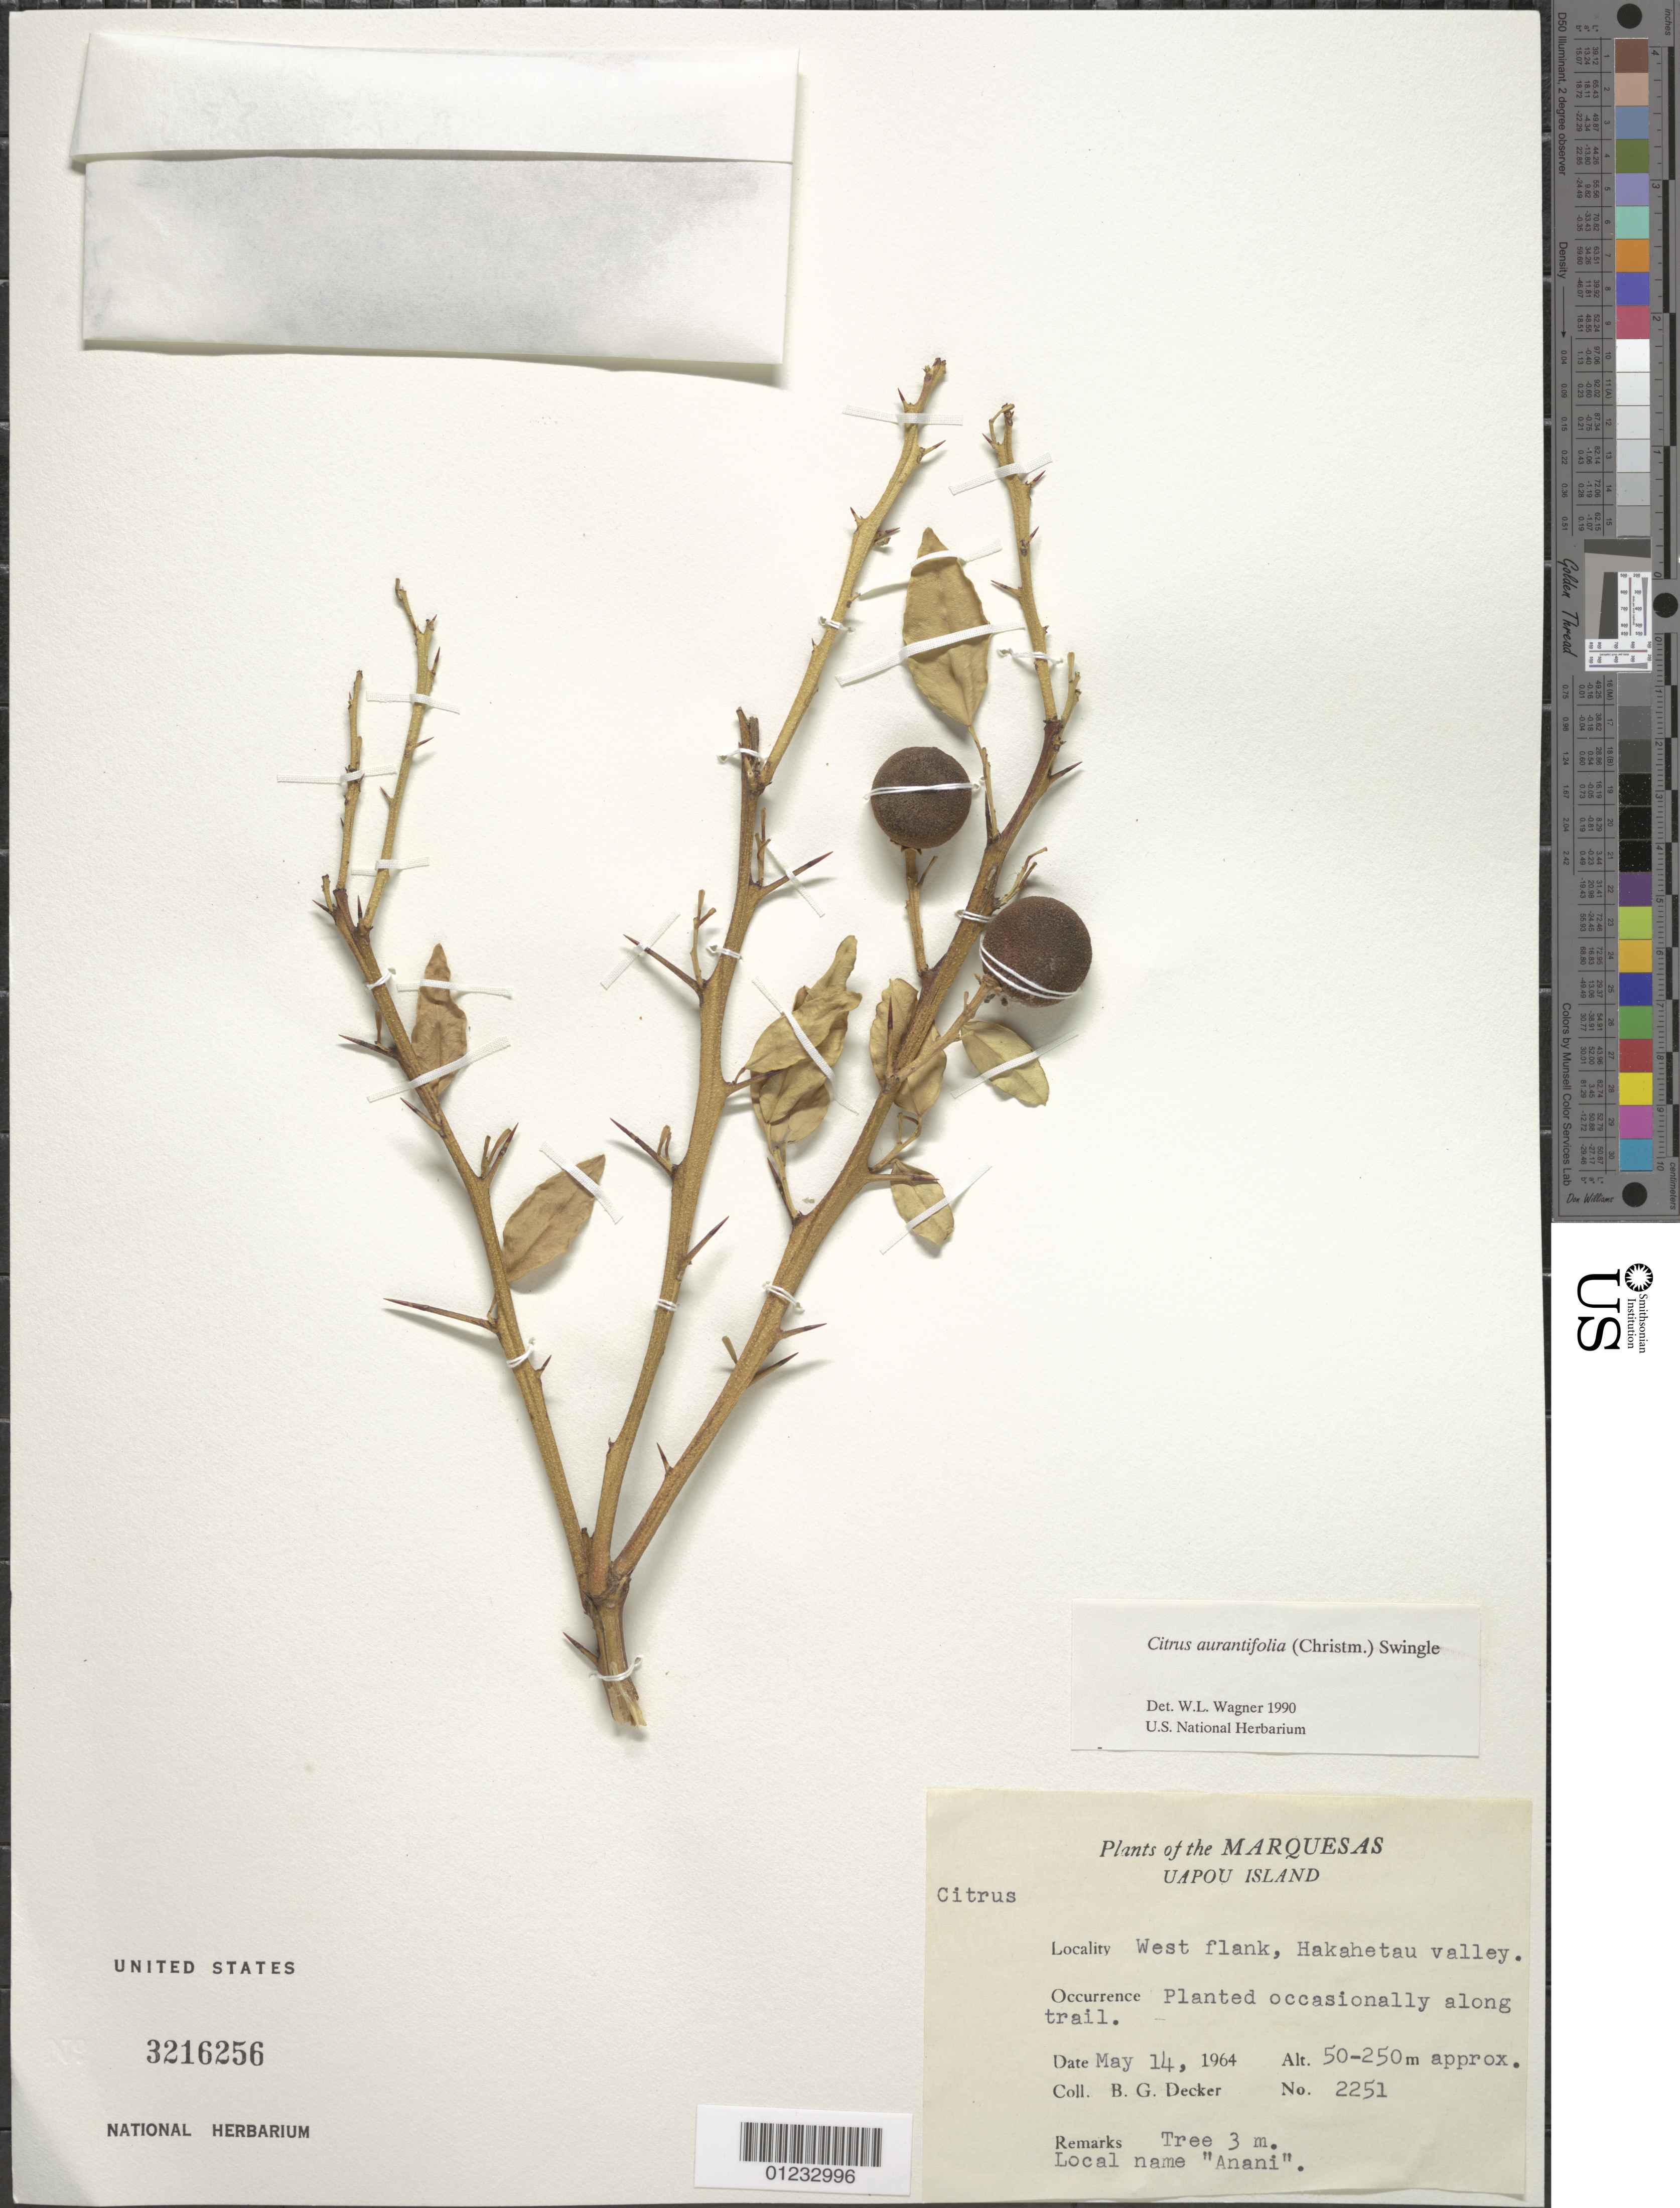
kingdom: Plantae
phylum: Tracheophyta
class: Magnoliopsida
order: Sapindales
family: Rutaceae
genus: Citrus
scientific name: Citrus x aurantifolia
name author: (Christm.) Swingle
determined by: Wagner, W. L., (BOT), Smithsonian Institution - National Museum of Natural History (UNITED STATES)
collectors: B. G. Decker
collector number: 2251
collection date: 1974-05-14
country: French Polynesia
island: Ua Pou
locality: Hakahetau Valley, W flank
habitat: planted along trail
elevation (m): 50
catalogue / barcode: US 3216256